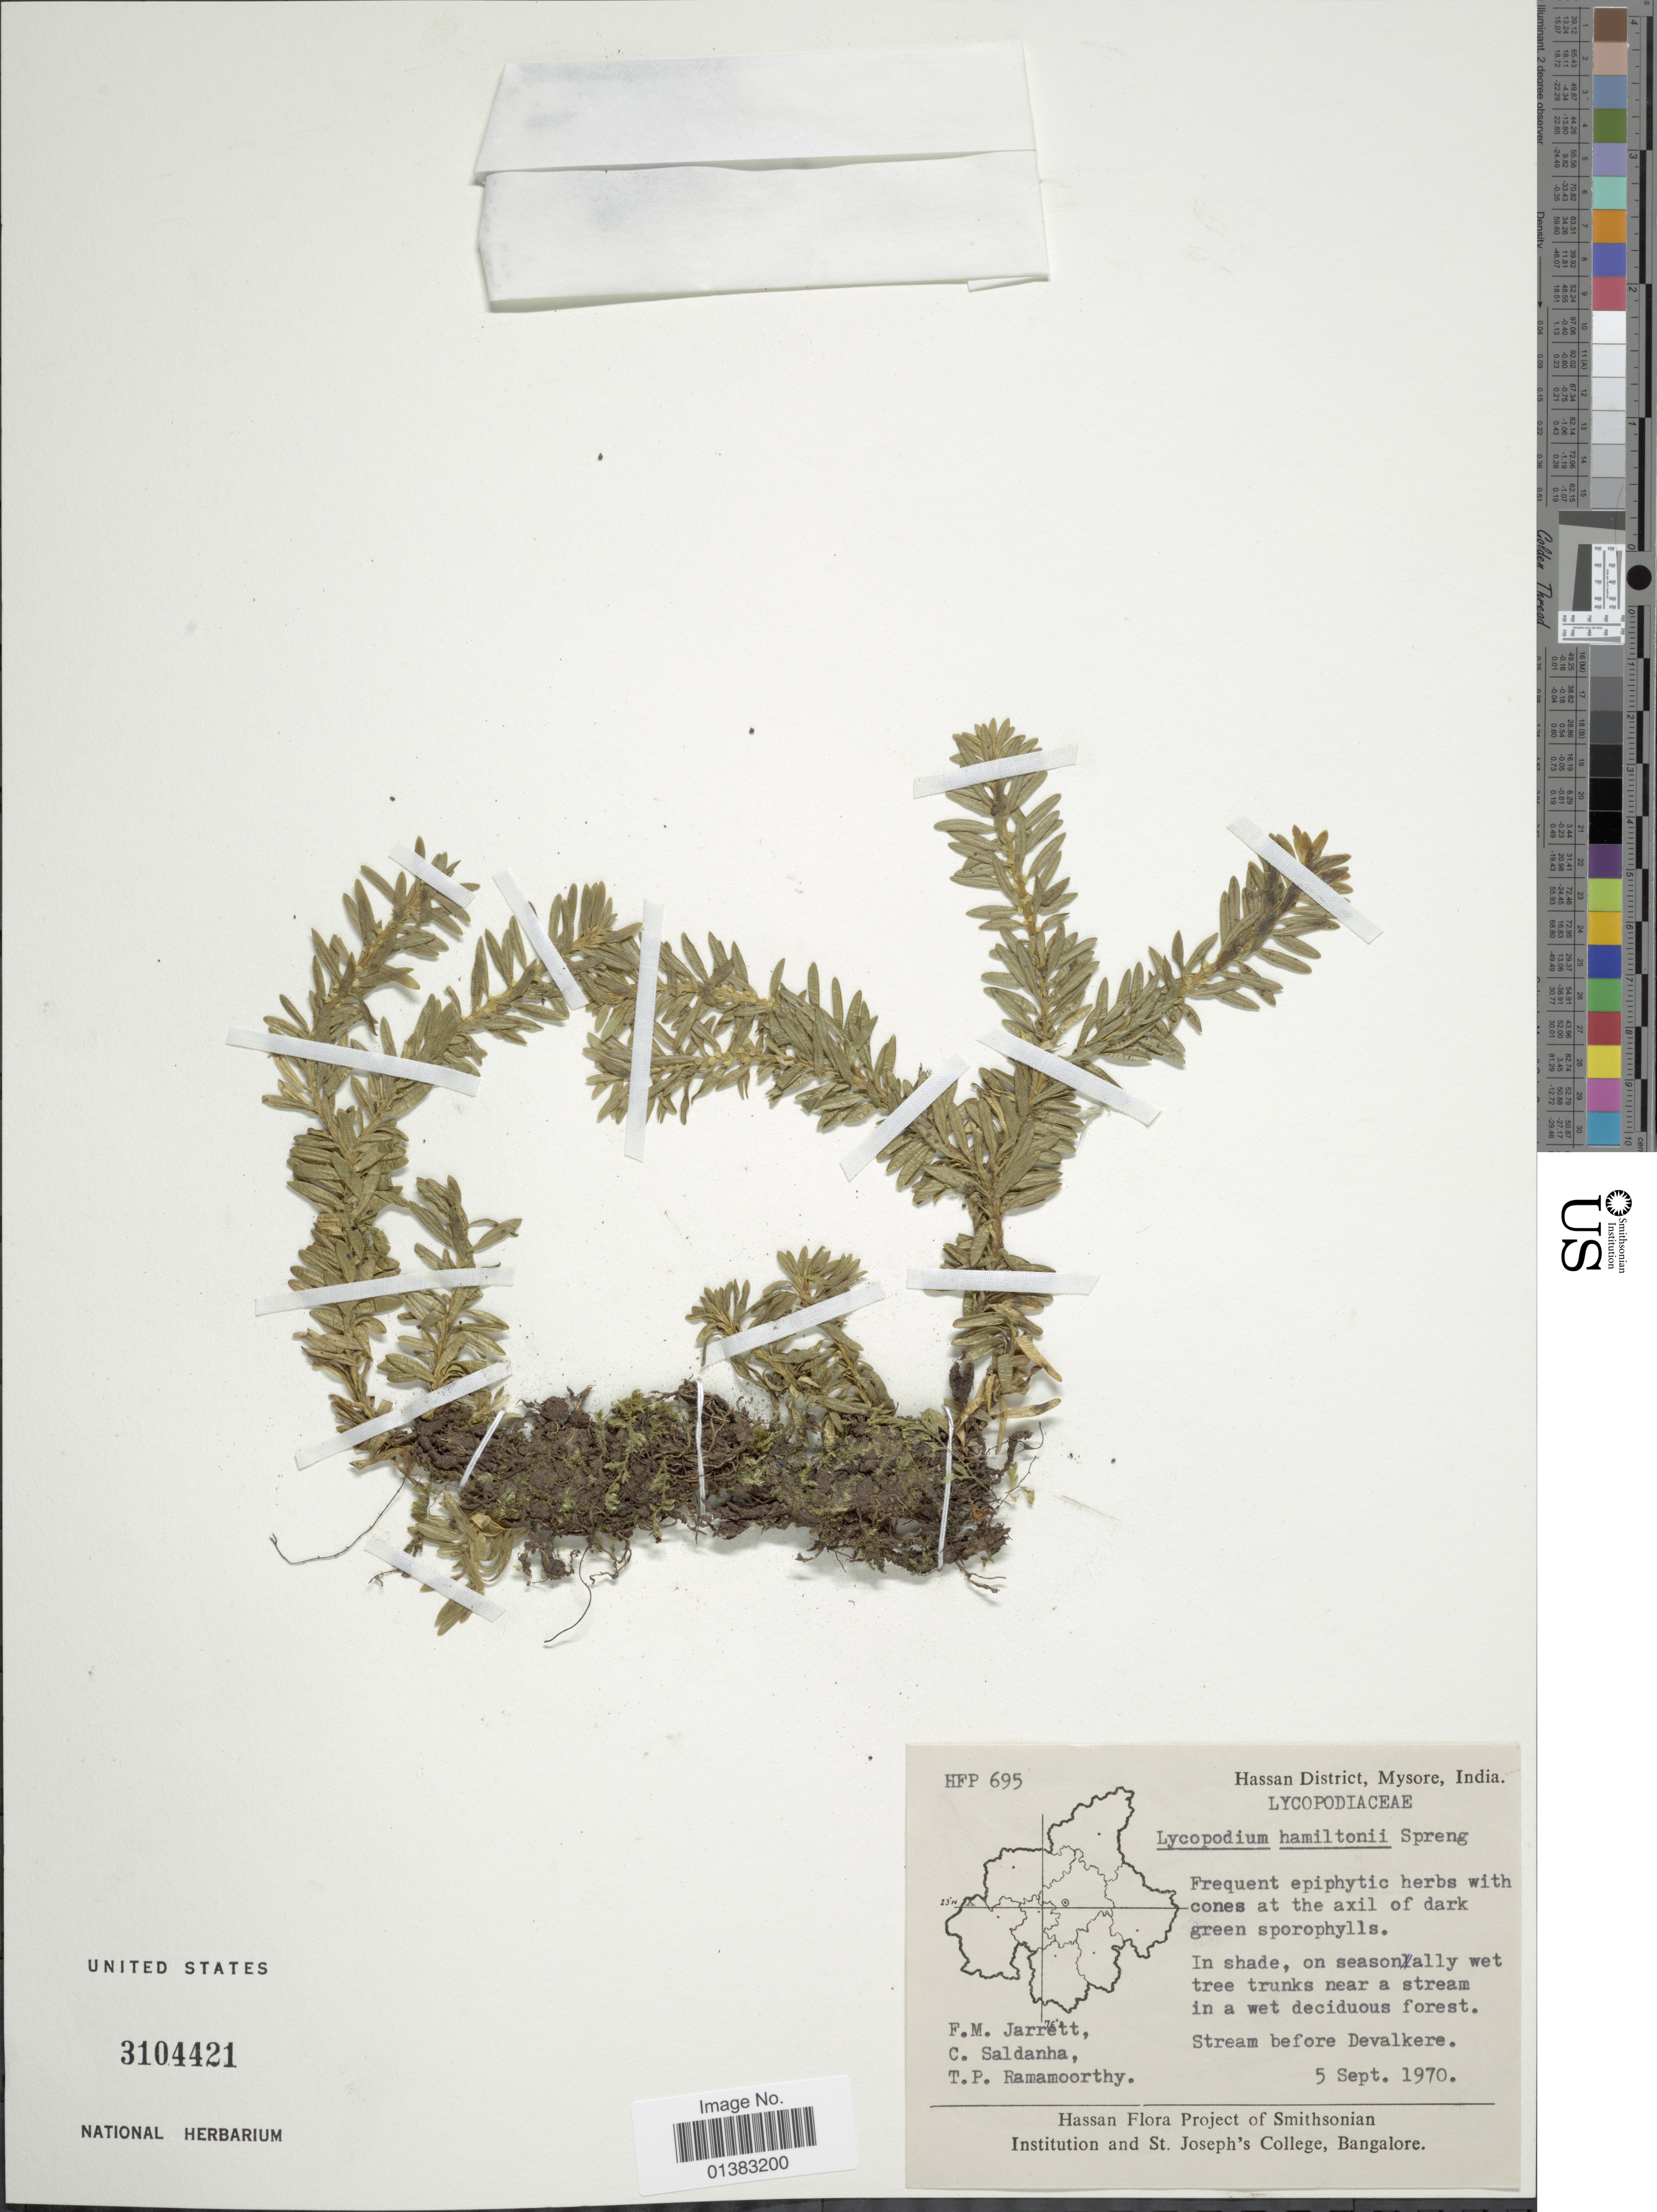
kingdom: Plantae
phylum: Tracheophyta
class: Lycopodiopsida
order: Lycopodiales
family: Lycopodiaceae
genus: Phlegmariurus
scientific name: Phlegmariurus hamiltonii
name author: (Spreng.) Á. Löve & D. Löve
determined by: Field, A. R.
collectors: F. M. Jarrett, C. Saldanha & T. P. Ramamoorthy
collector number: HFP 695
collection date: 1970-09-05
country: India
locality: Hassan District, Mysore, Stream before Devalkere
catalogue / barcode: US 3104421